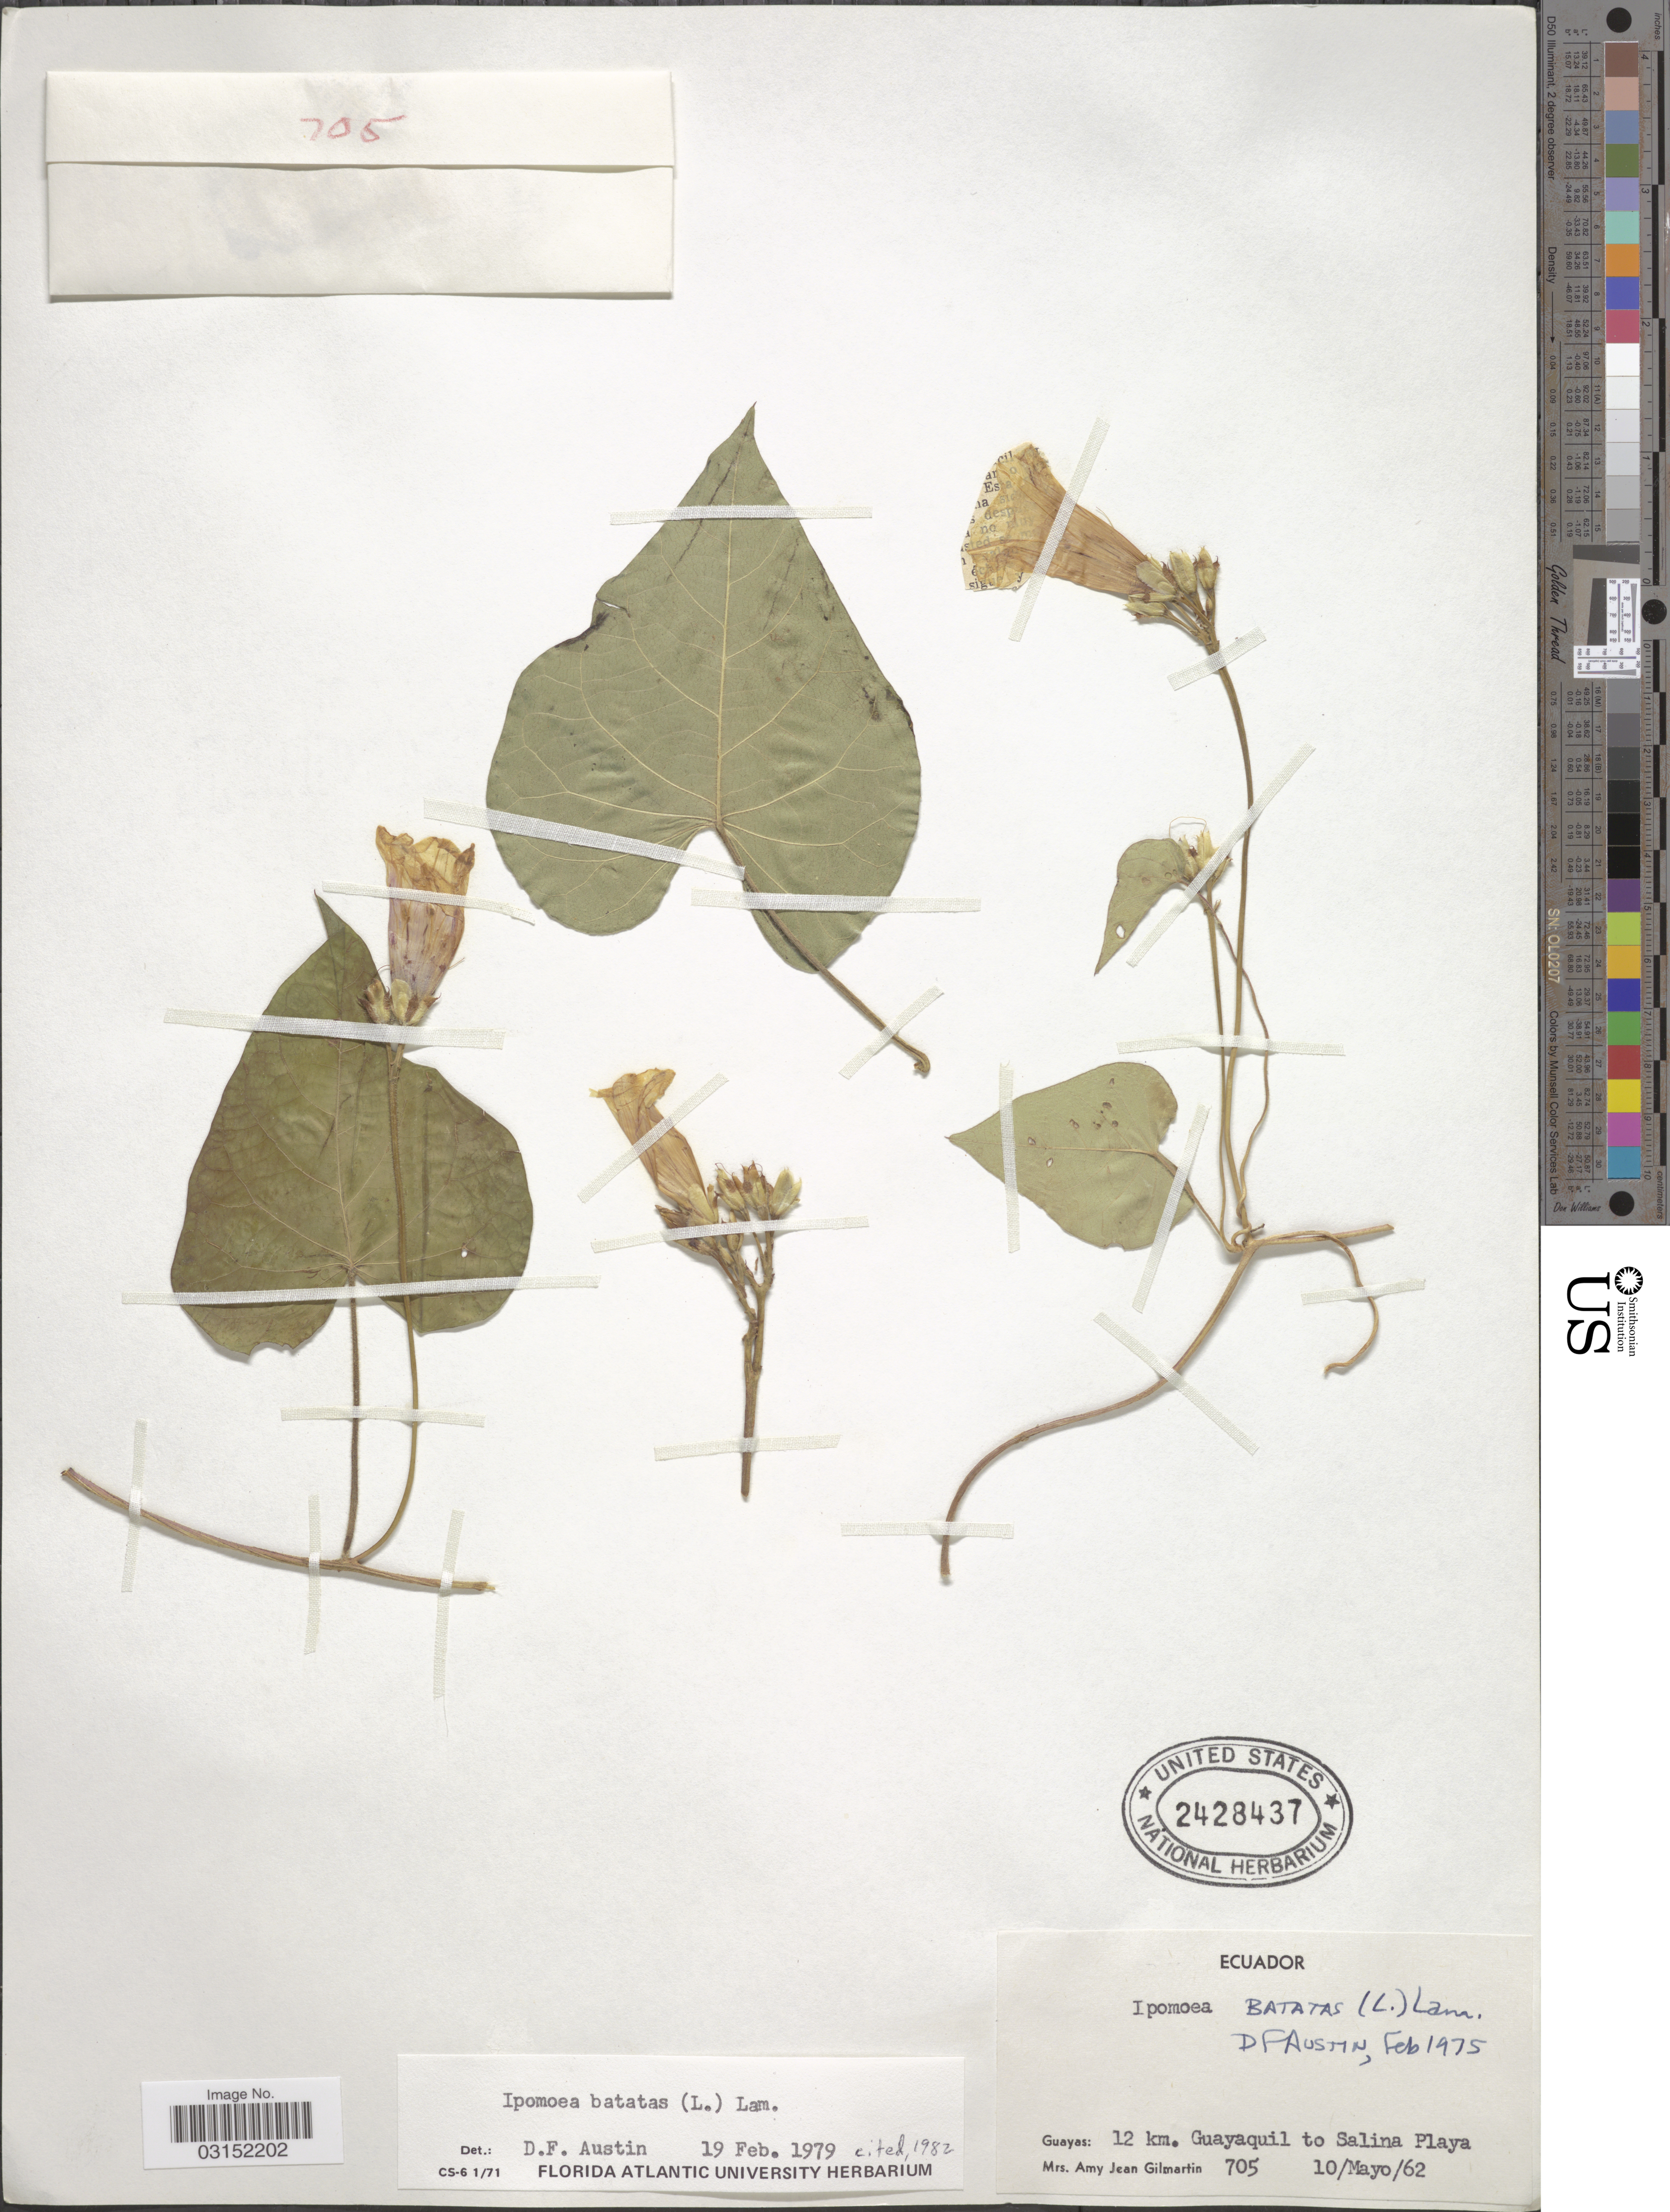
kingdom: Plantae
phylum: Tracheophyta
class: Magnoliopsida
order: Solanales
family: Convolvulaceae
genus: Ipomoea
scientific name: Ipomoea batatas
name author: (L.) Lam.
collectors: A. J. Gilmartin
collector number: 705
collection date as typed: Transcribed d/m/y: 10/5/62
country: Ecuador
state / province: Guayas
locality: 12 km. Guayaquil to Salina Playa.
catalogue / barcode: US 2428437